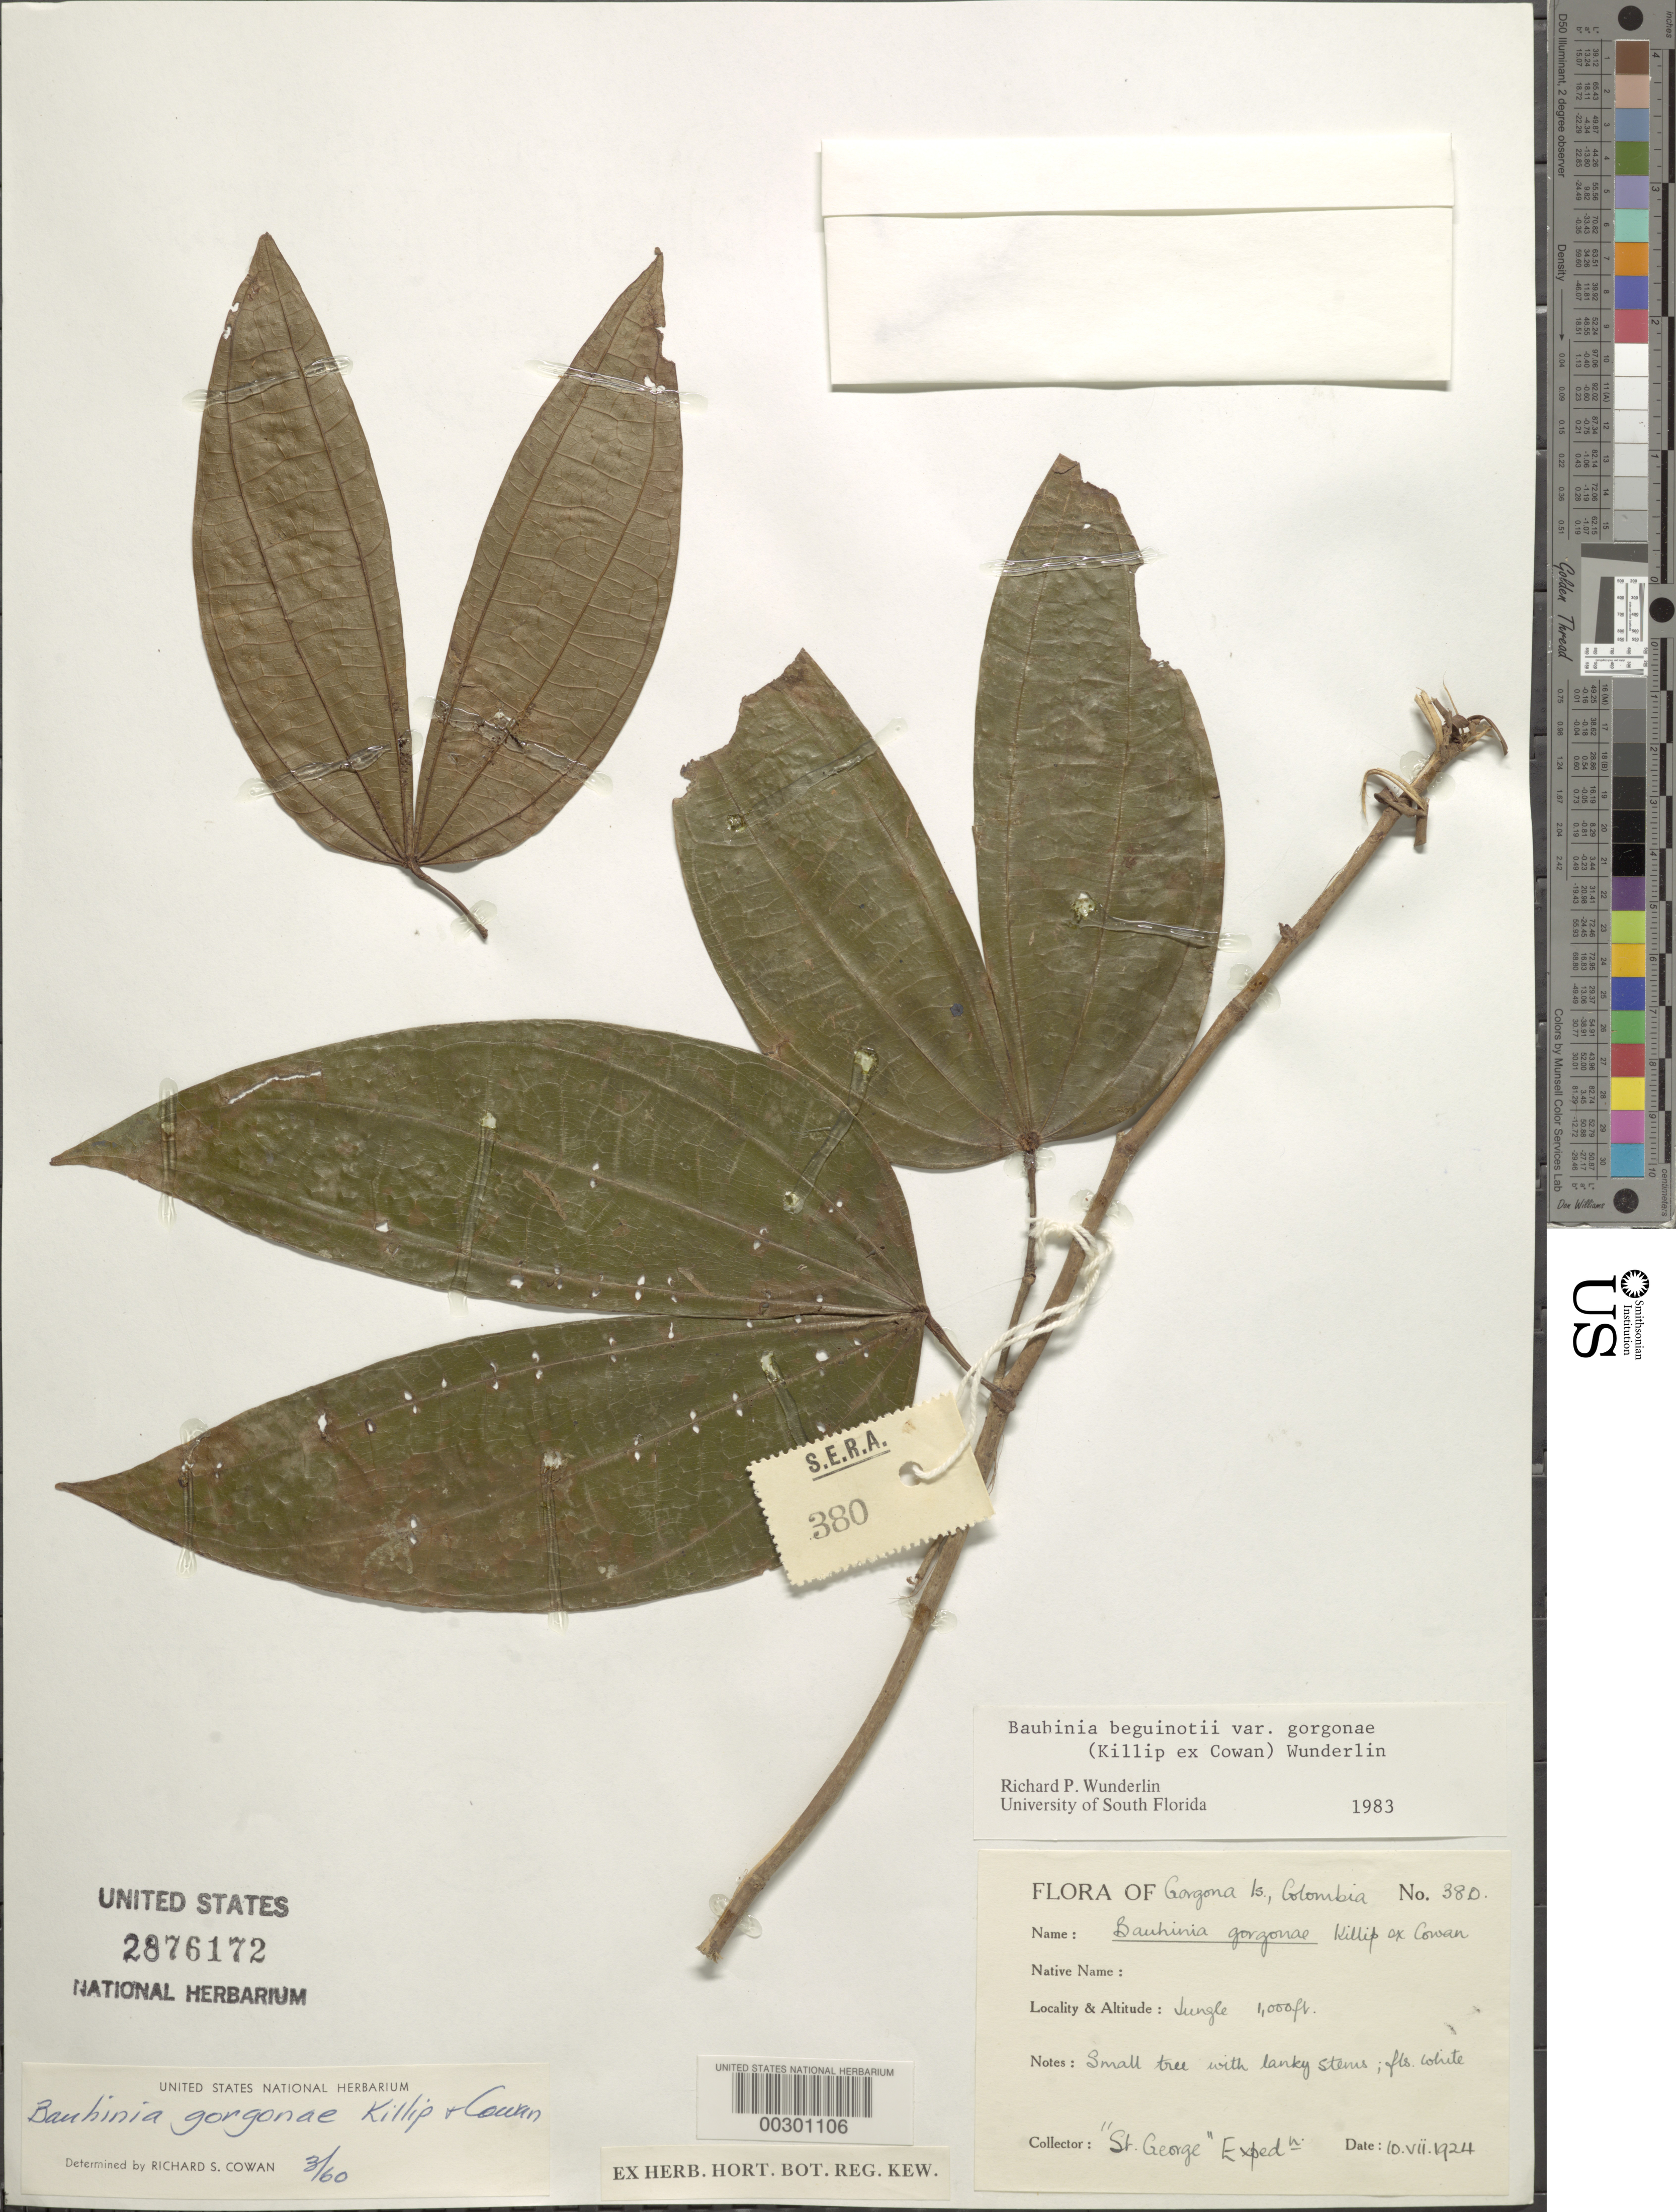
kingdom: Plantae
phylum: Tracheophyta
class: Magnoliopsida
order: Fabales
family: Fabaceae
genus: Bauhinia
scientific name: Bauhinia beguinotii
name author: Cufod.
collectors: St. George Exped.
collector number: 380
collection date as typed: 10 Jul 1924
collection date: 1924-07-10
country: Colombia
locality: Gorgona Is.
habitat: Jungle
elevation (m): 305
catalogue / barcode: US 2876172